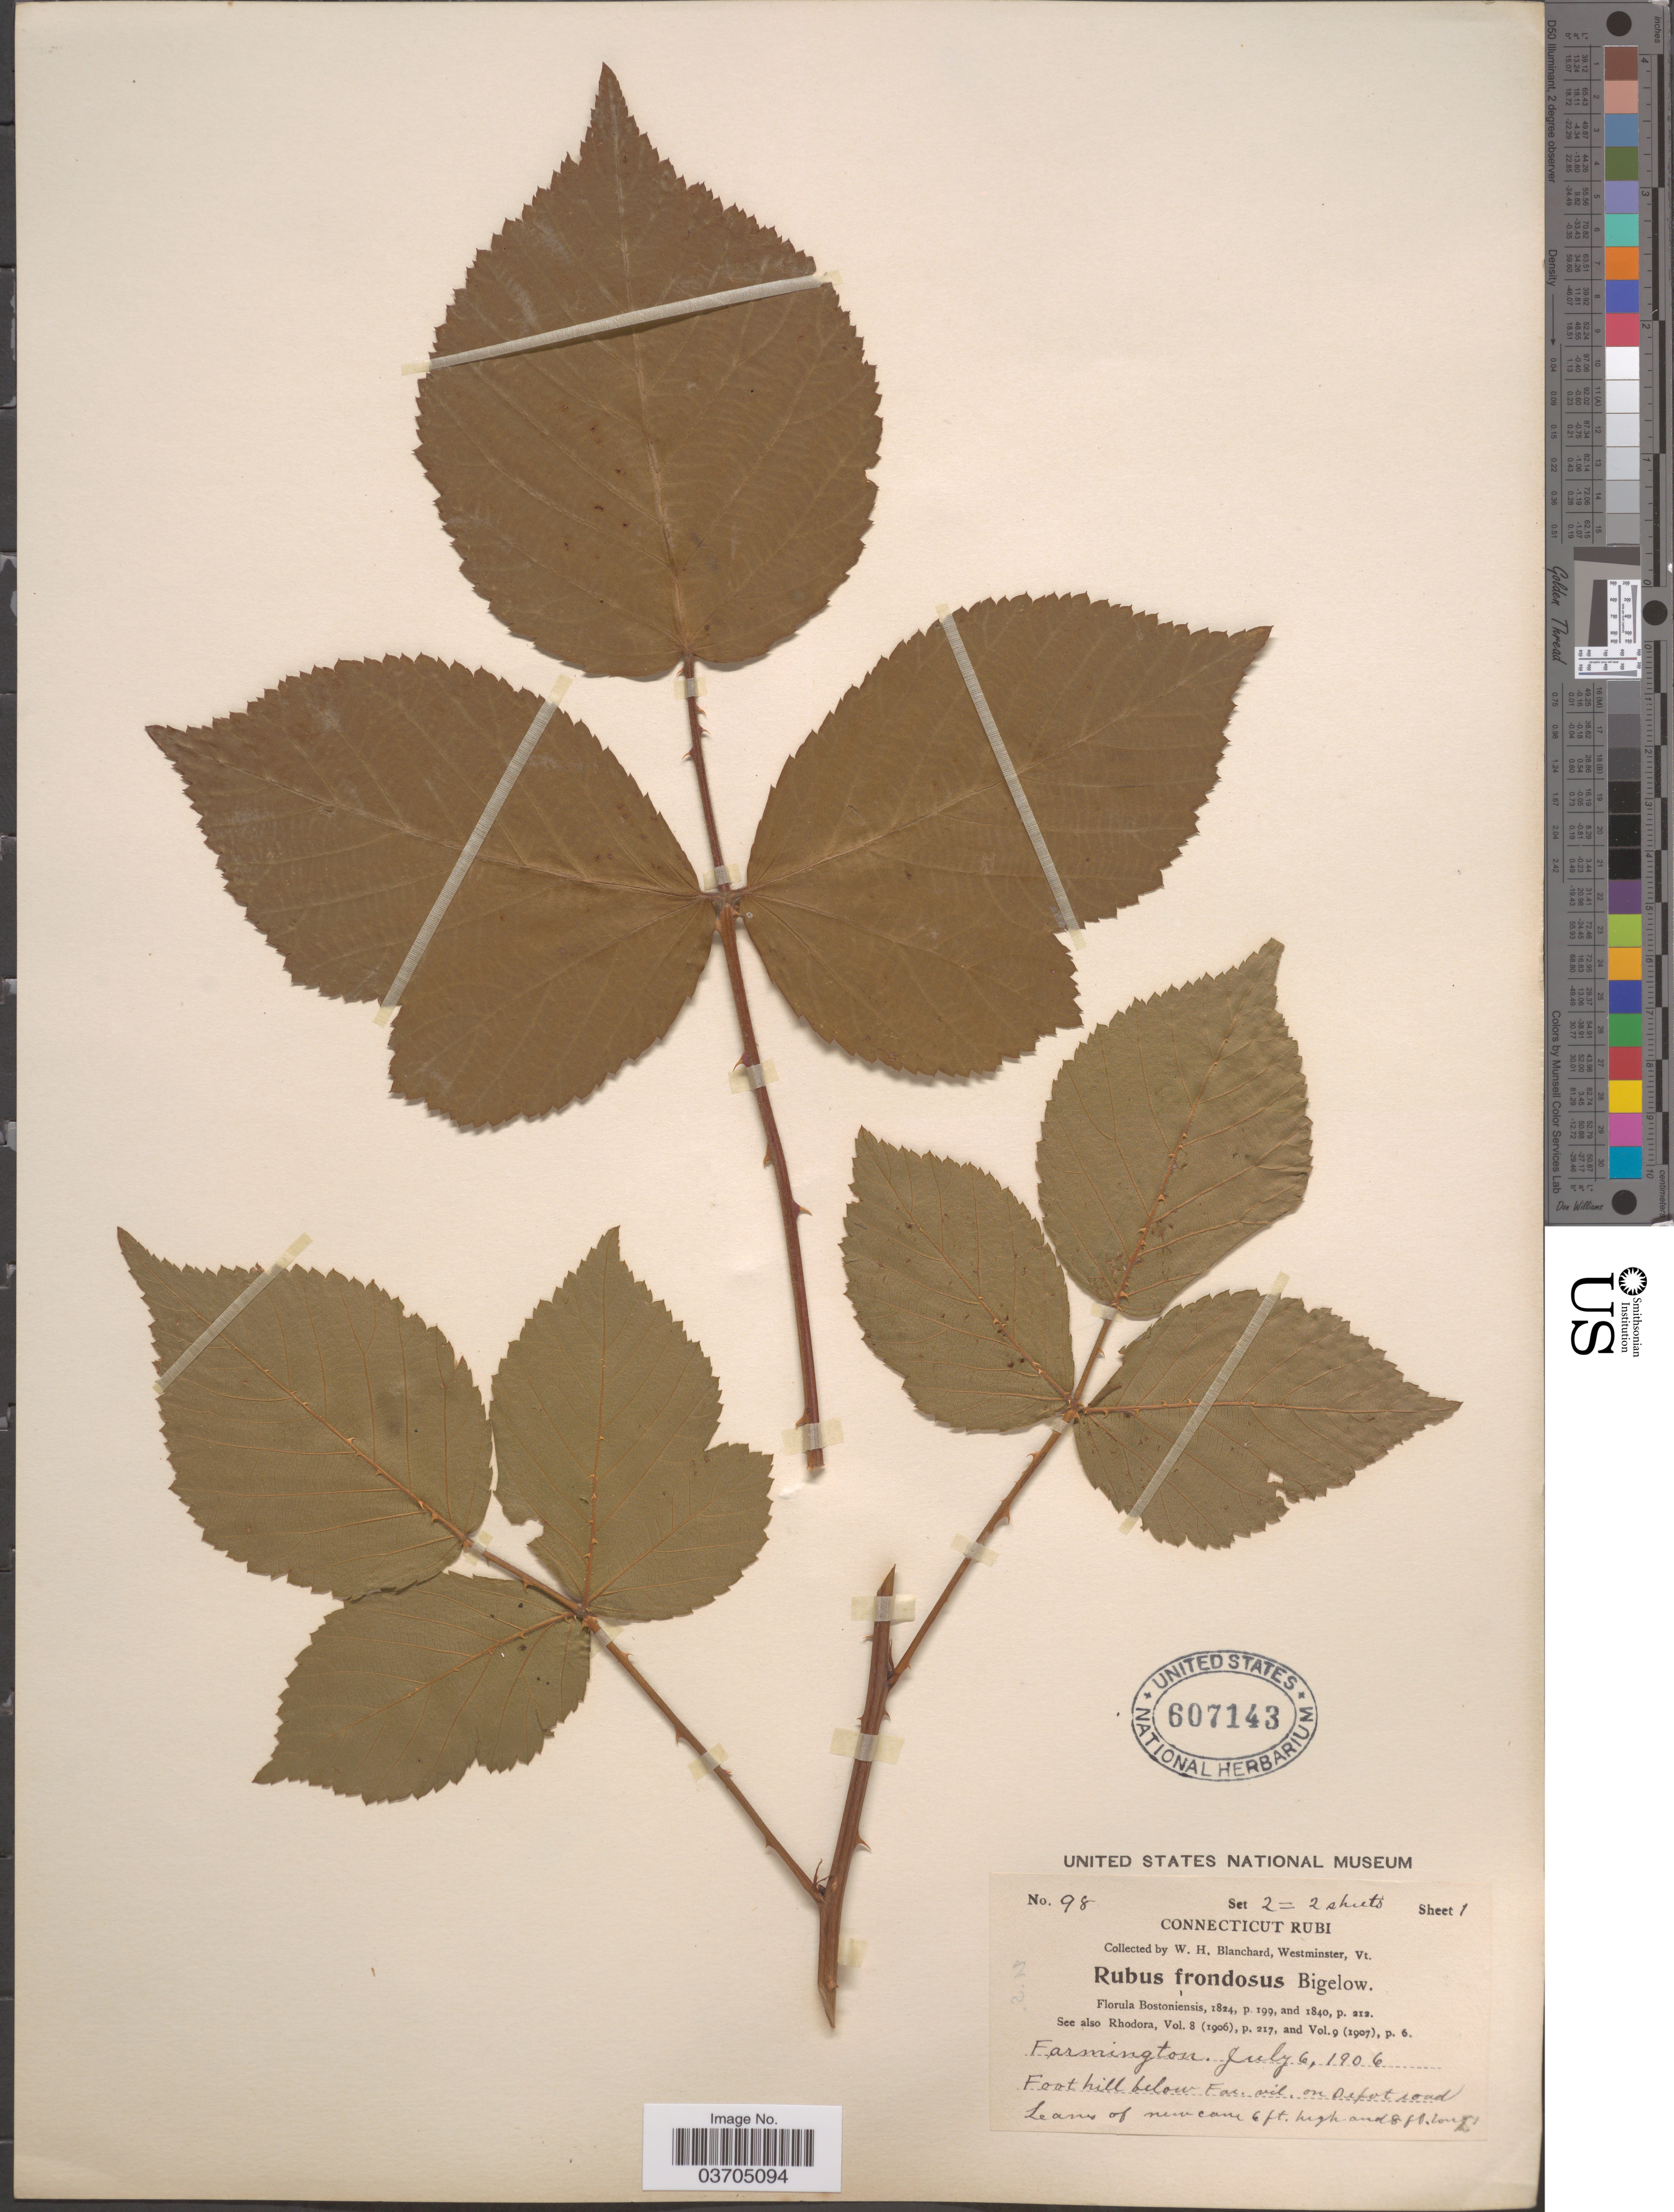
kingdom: Plantae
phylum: Tracheophyta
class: Magnoliopsida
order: Rosales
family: Rosaceae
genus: Rubus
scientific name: Rubus frondosus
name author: Bigelow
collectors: W. H. Blanchard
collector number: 98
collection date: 1906-07-06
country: United States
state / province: Connecticut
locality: Farmington. Foot hill below Far. vil. on Depot road.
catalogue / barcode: US 607143